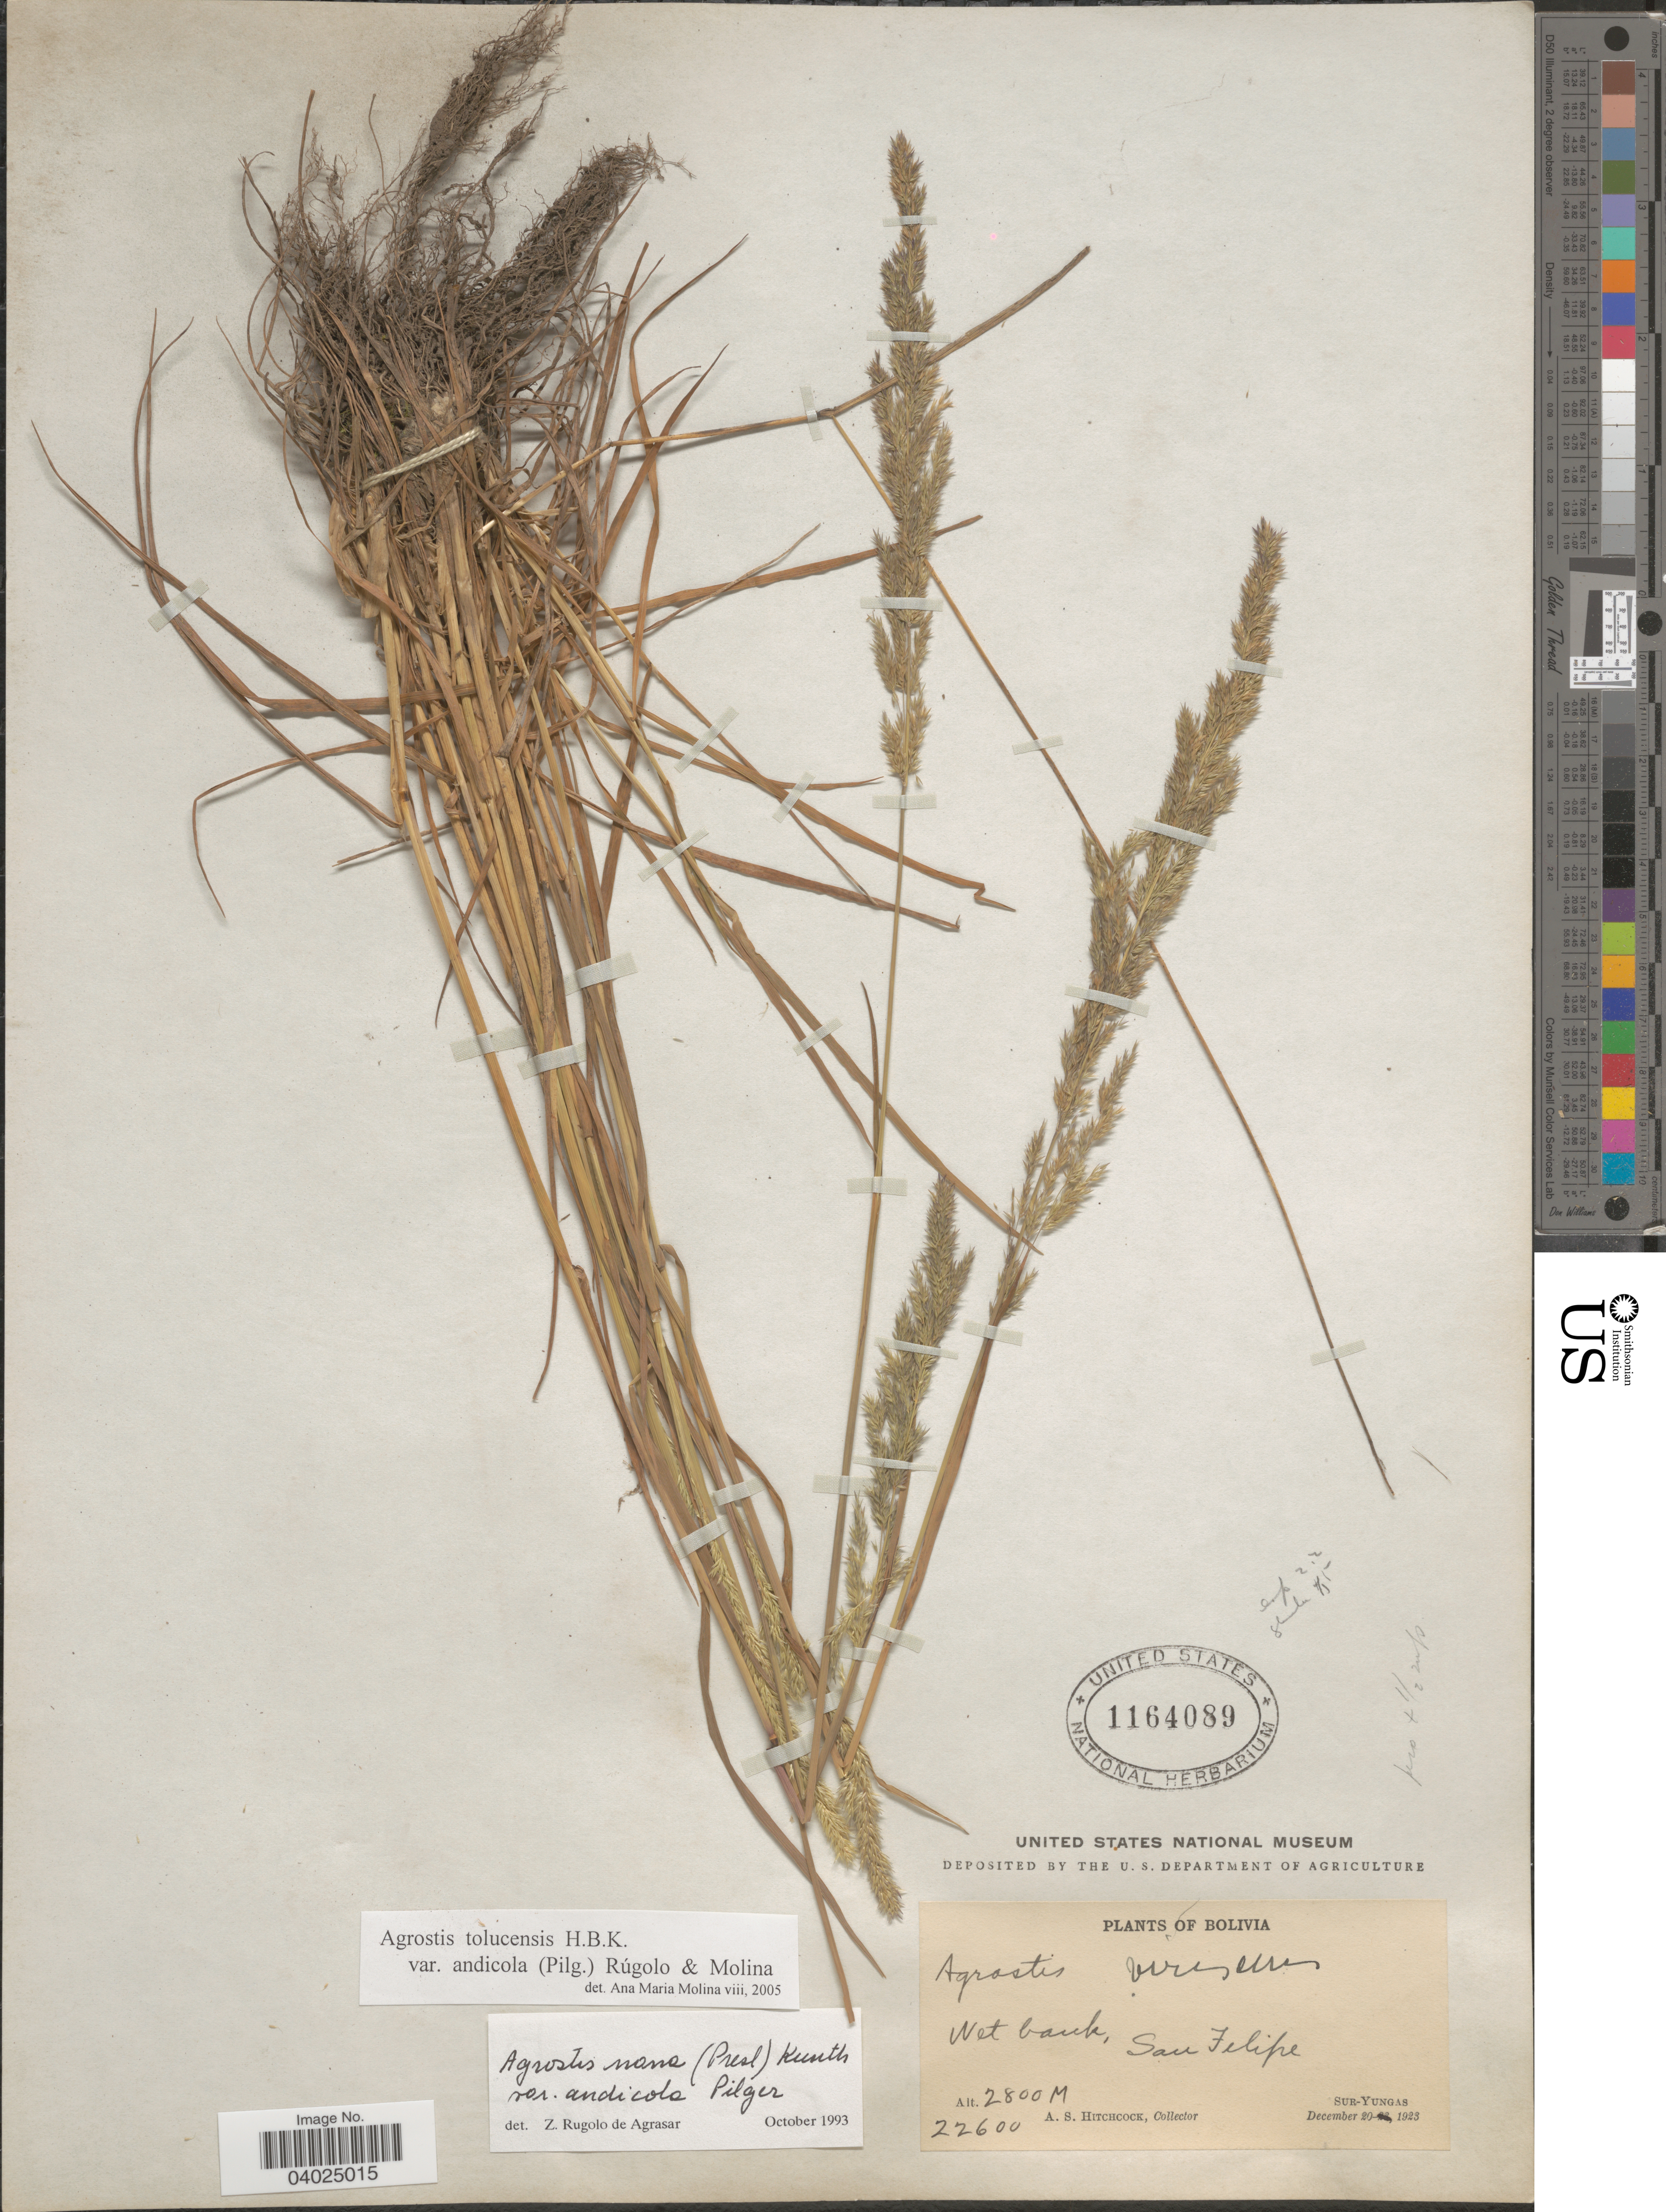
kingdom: Plantae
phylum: Tracheophyta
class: Liliopsida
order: Poales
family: Poaceae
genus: Agrostis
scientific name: Agrostis tolucensis var. andicola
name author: (Pilg.) Rúgolo & A.M. Molina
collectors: A. S. Hitchcock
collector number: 22600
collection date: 1923-12-20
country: Bolivia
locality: San Felipe. Sur-Yungas.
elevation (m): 2800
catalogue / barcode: US 1164089